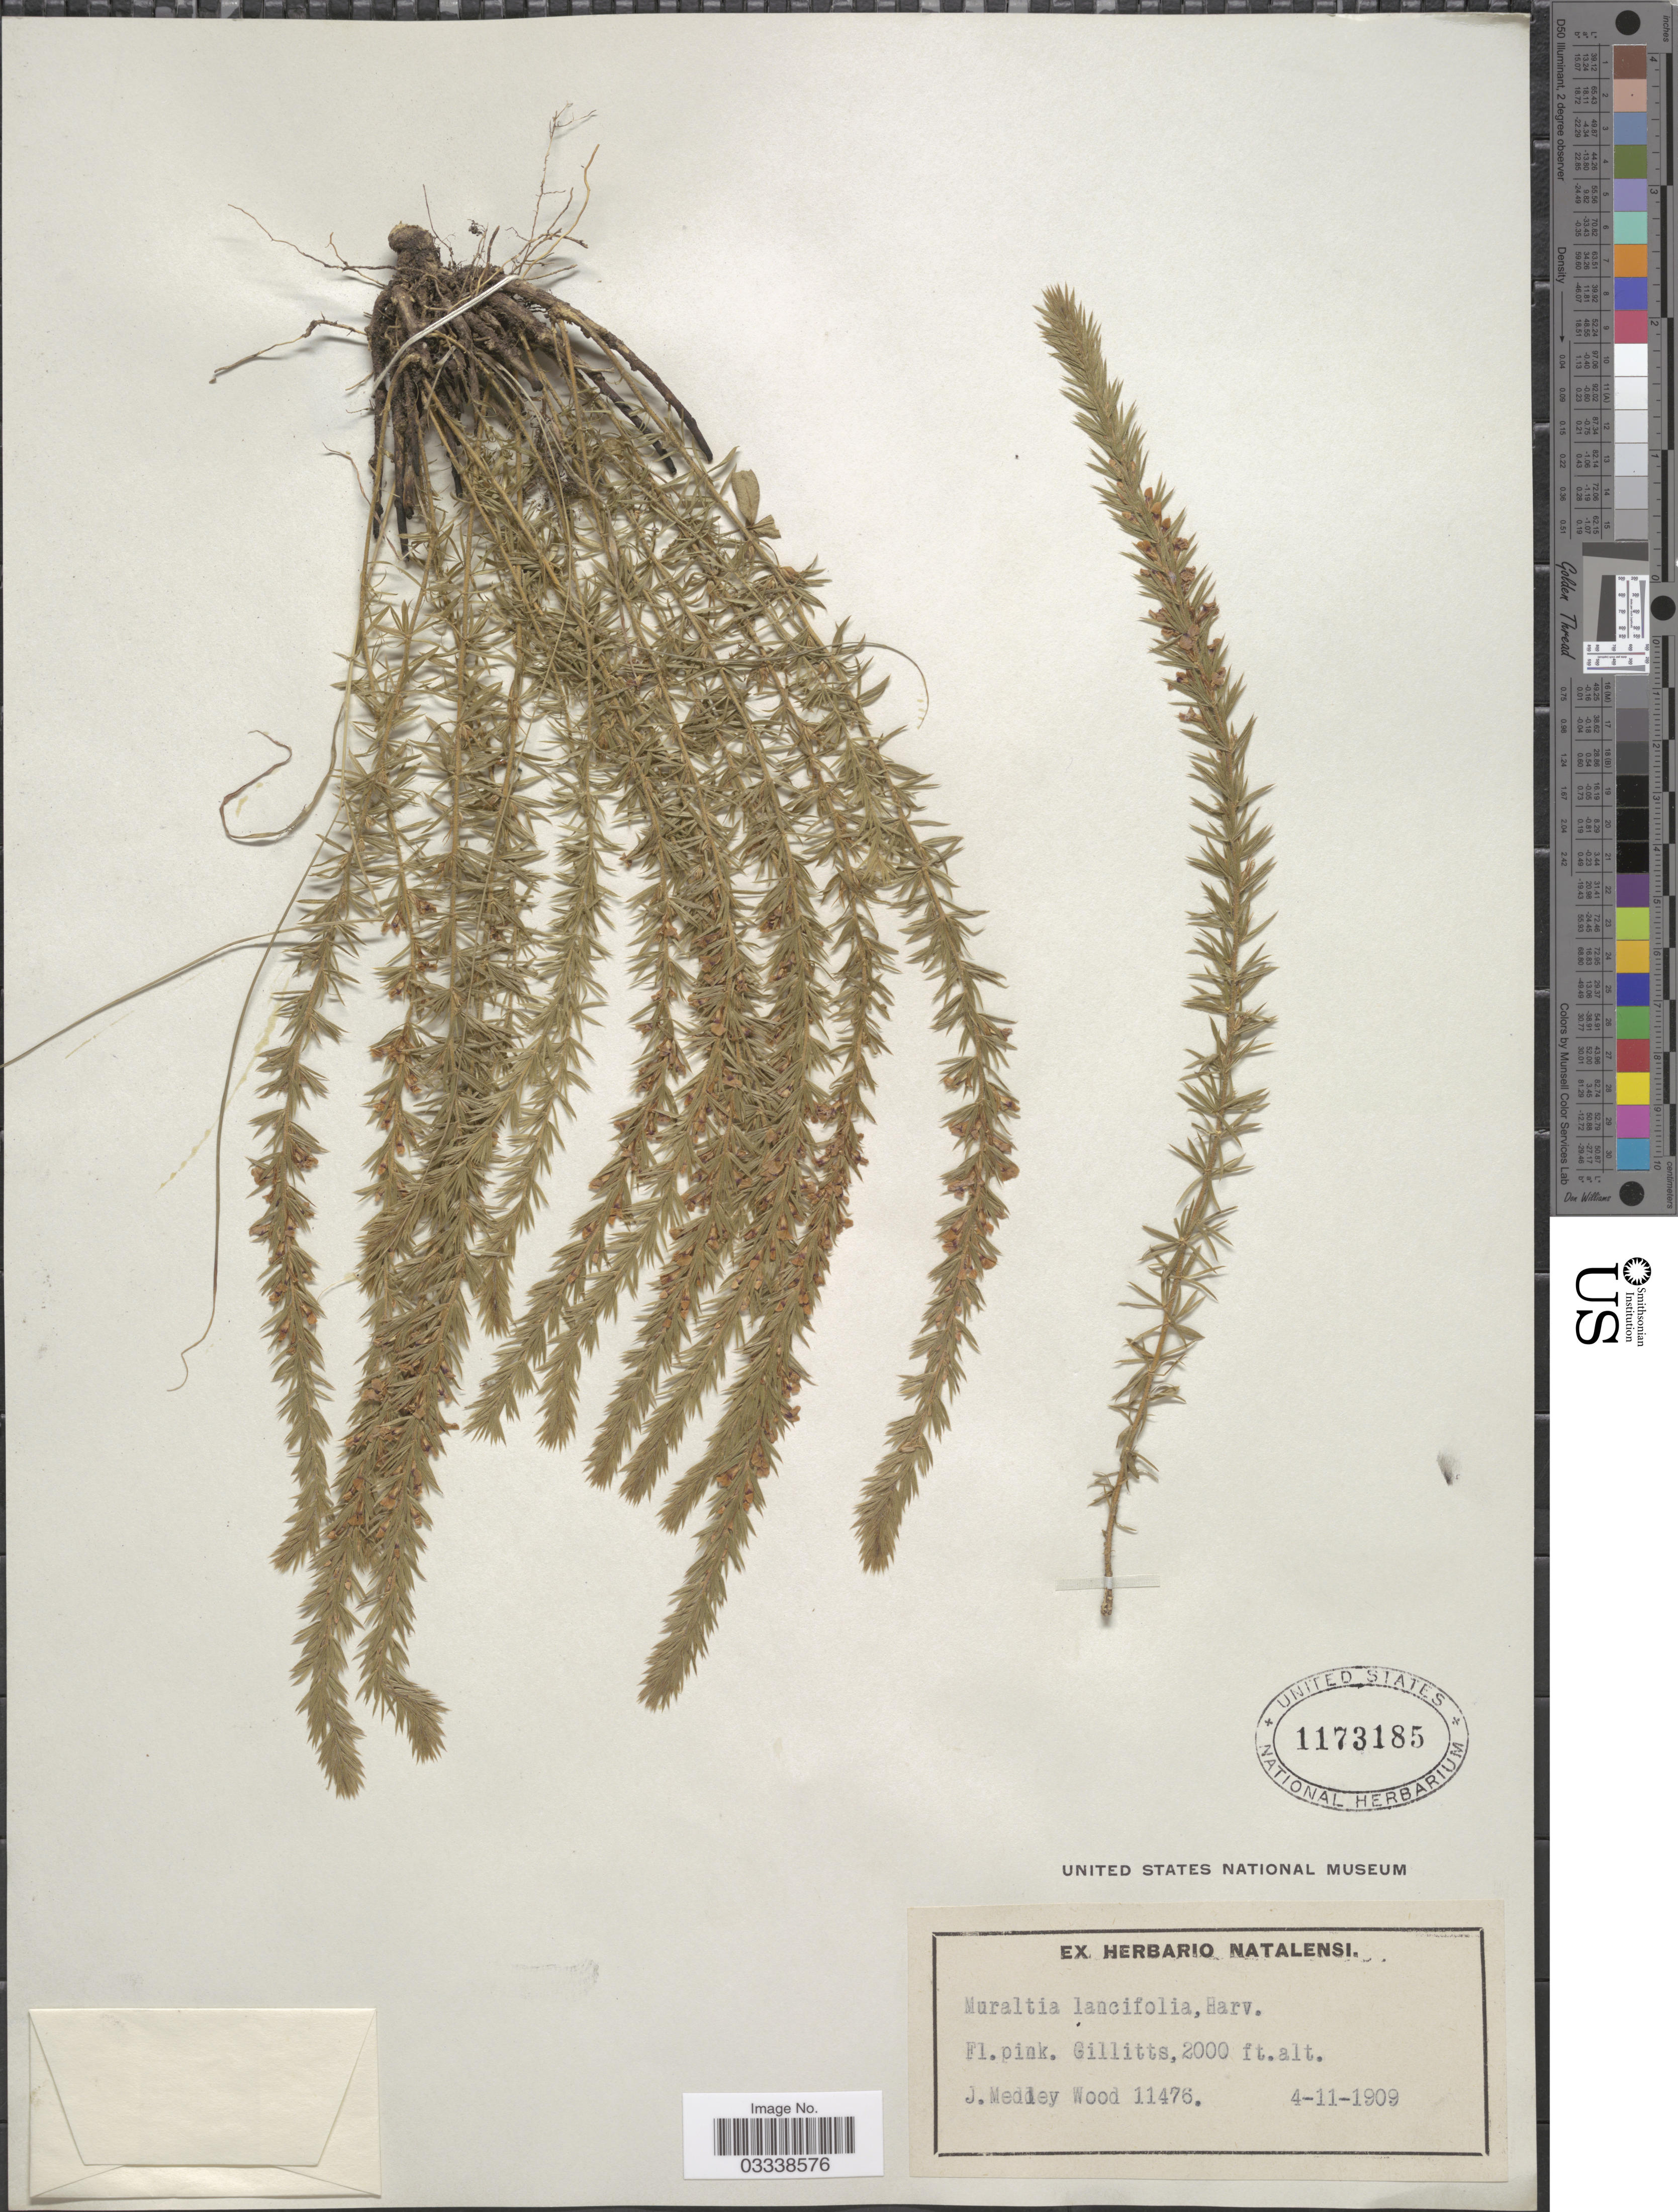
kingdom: Plantae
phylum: Tracheophyta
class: Magnoliopsida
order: Fabales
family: Polygalaceae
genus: Muraltia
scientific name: Muraltia lancifolia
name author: Harv.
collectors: J. M. Wood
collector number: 11476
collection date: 1909-11-04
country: South Africa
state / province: KwaZulu-Natal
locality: Gillitts.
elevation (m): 610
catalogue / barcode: US 1173185